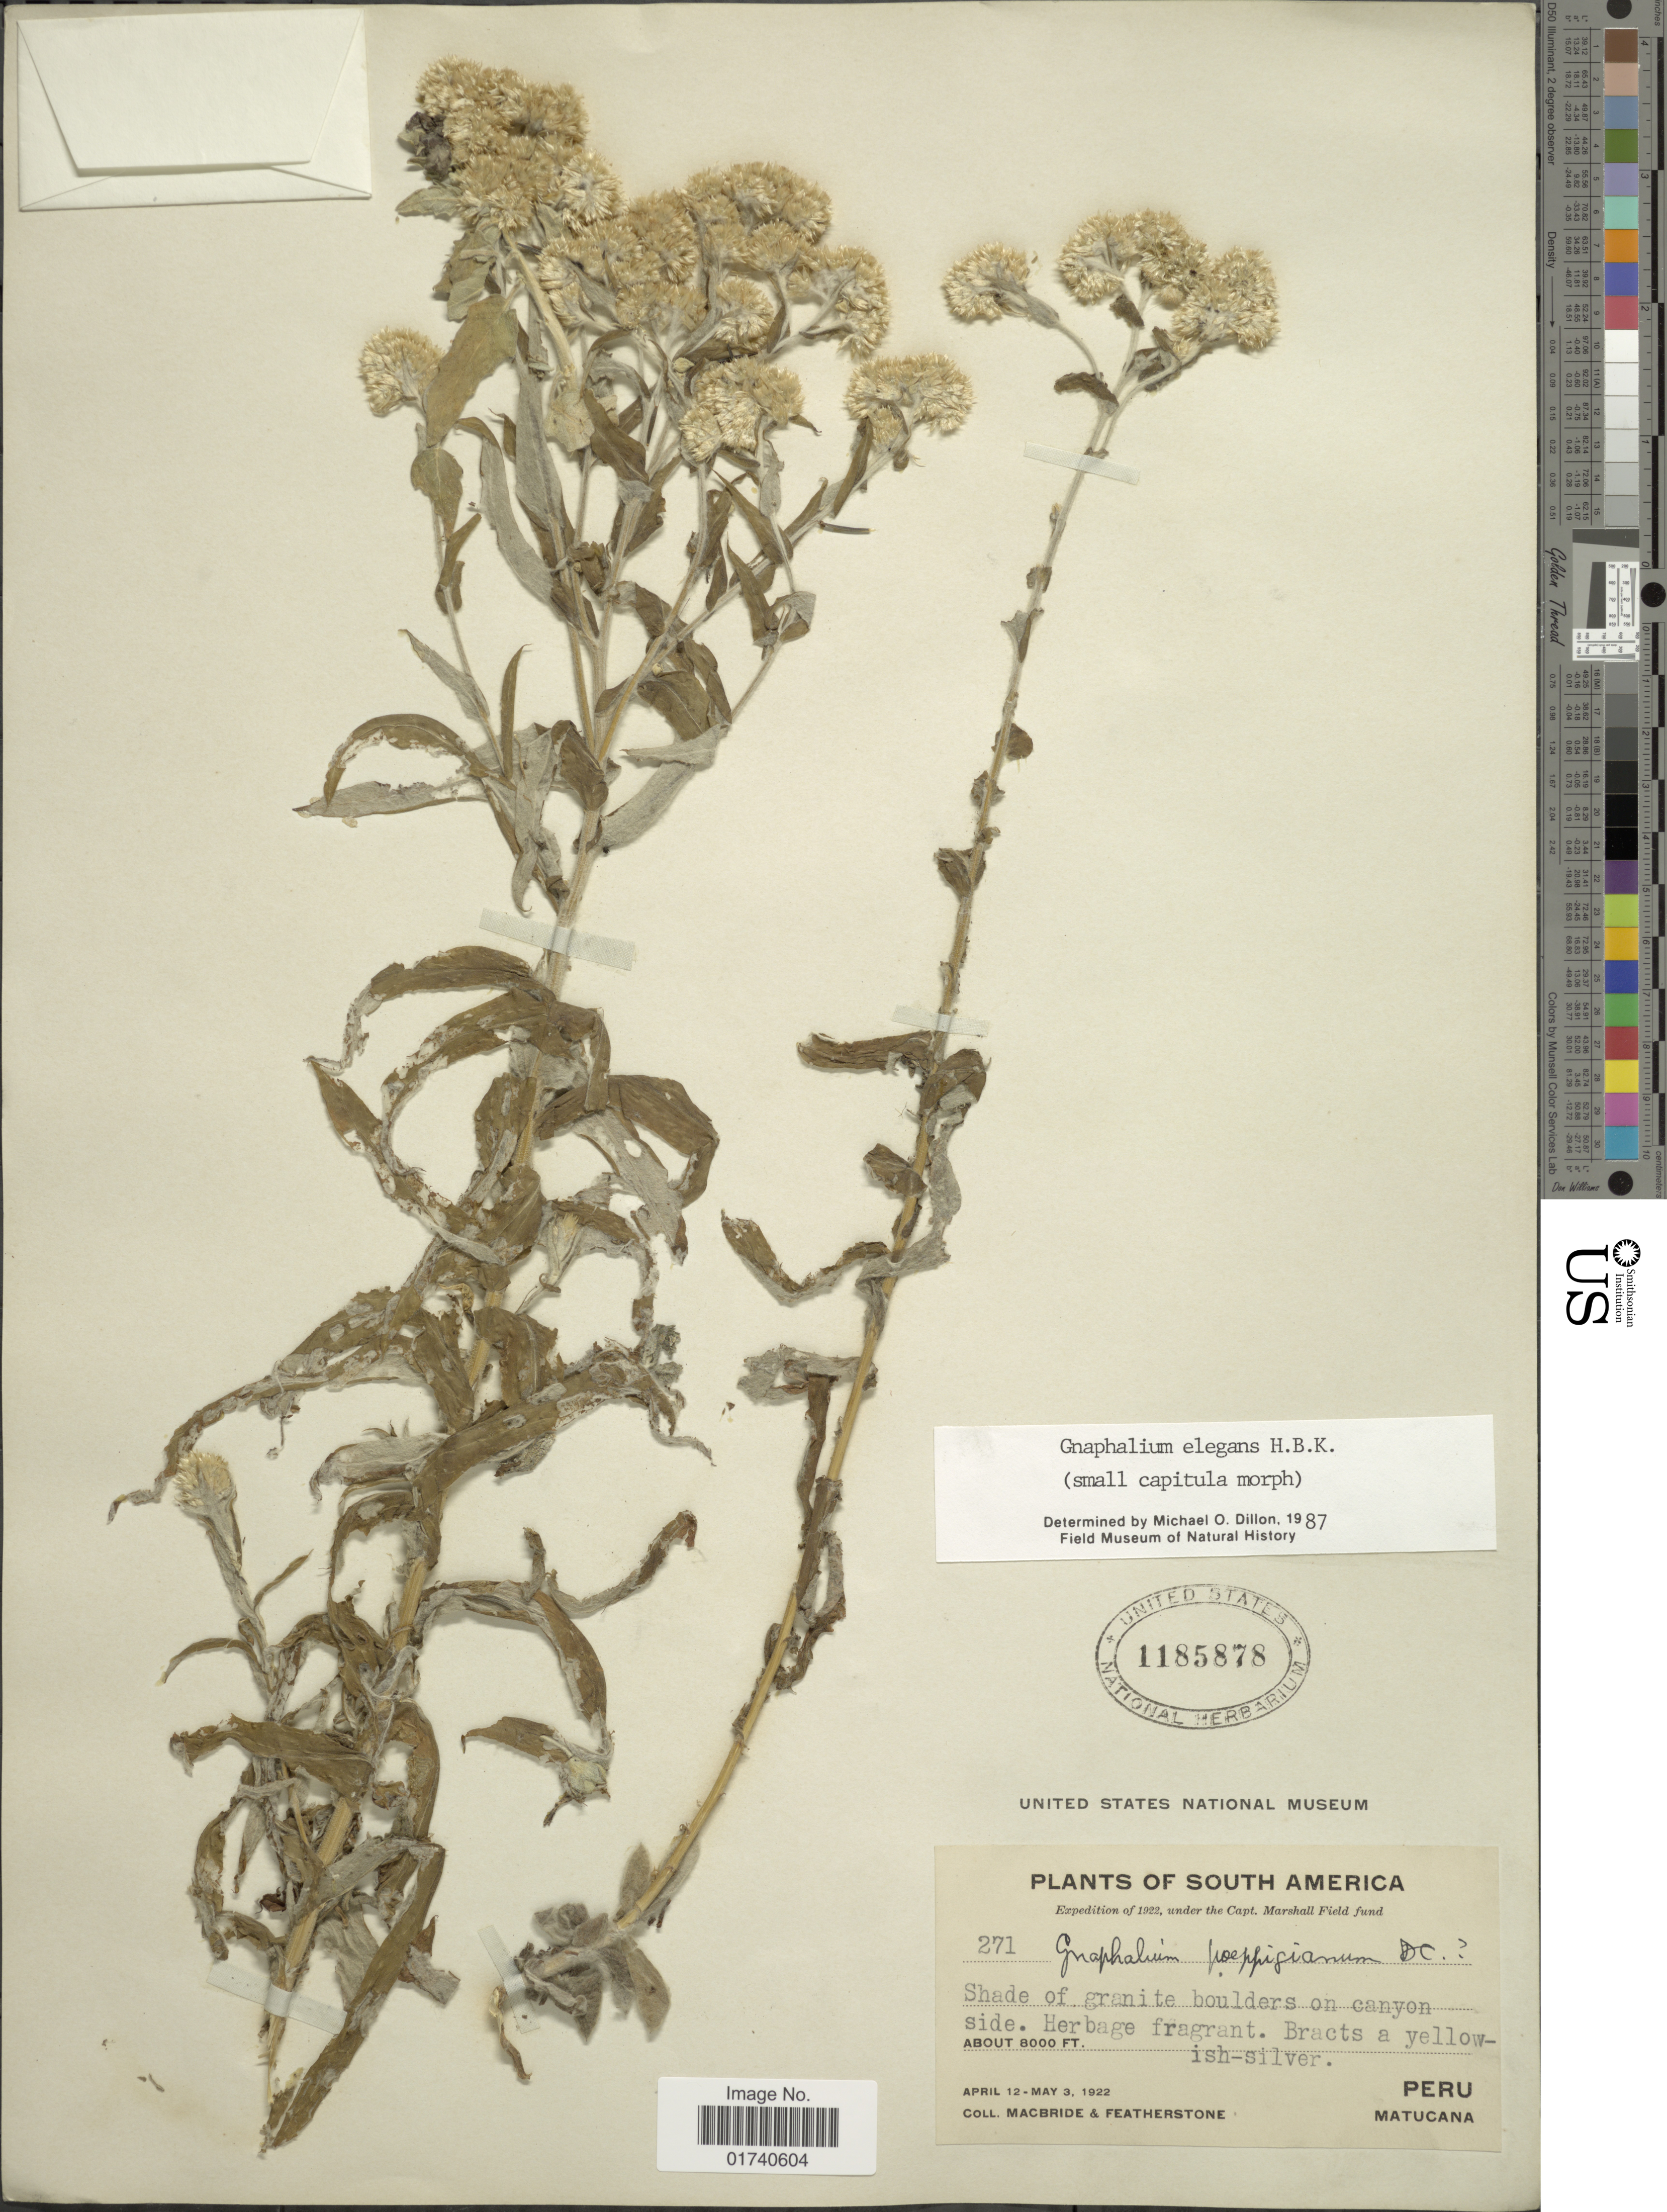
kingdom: Plantae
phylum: Tracheophyta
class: Magnoliopsida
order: Asterales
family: Asteraceae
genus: Pseudognaphalium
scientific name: Pseudognaphalium elegans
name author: (Kunth) Kartesz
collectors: Macbride, -- & -. Featherstone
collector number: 271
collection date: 1922-04-12/1922-05-03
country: Peru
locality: Matucana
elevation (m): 2438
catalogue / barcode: US 1185878